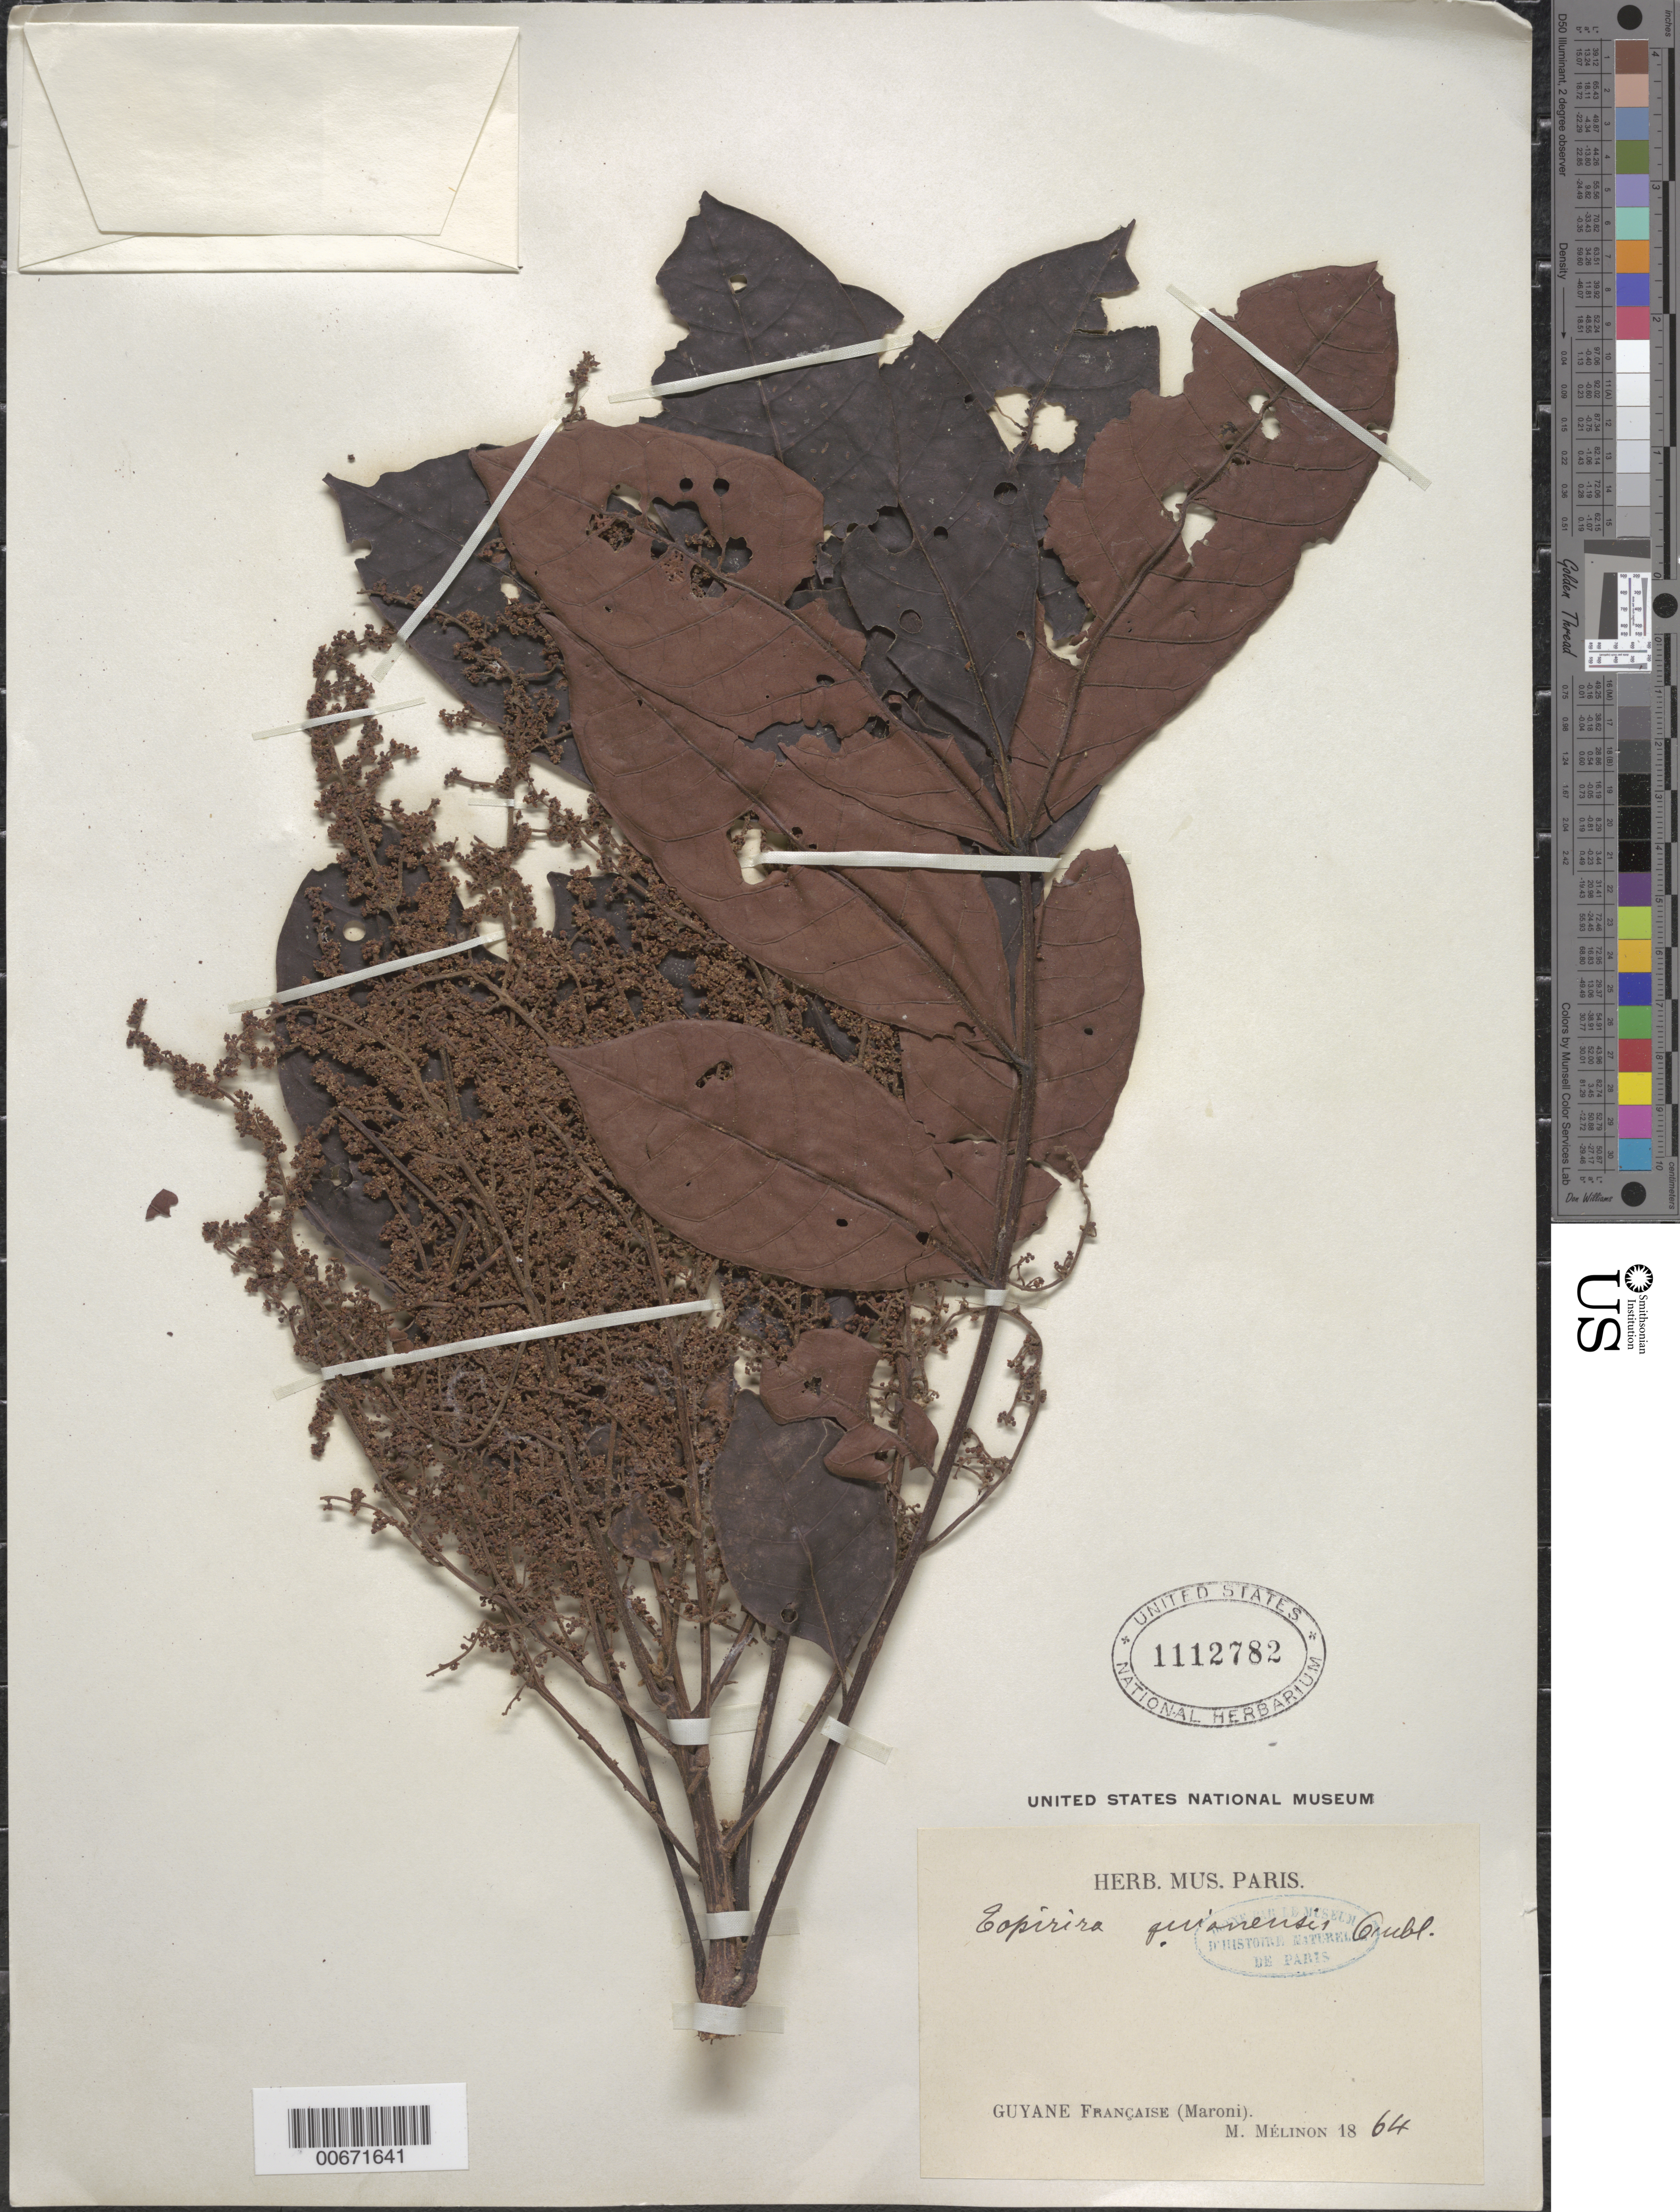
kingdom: Plantae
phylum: Tracheophyta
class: Magnoliopsida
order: Sapindales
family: Anacardiaceae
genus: Tapirira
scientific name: Tapirira guianensis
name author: Aubl.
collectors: E. Mélinon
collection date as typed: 1864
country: French Guiana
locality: Maroni R.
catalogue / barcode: US 1112782